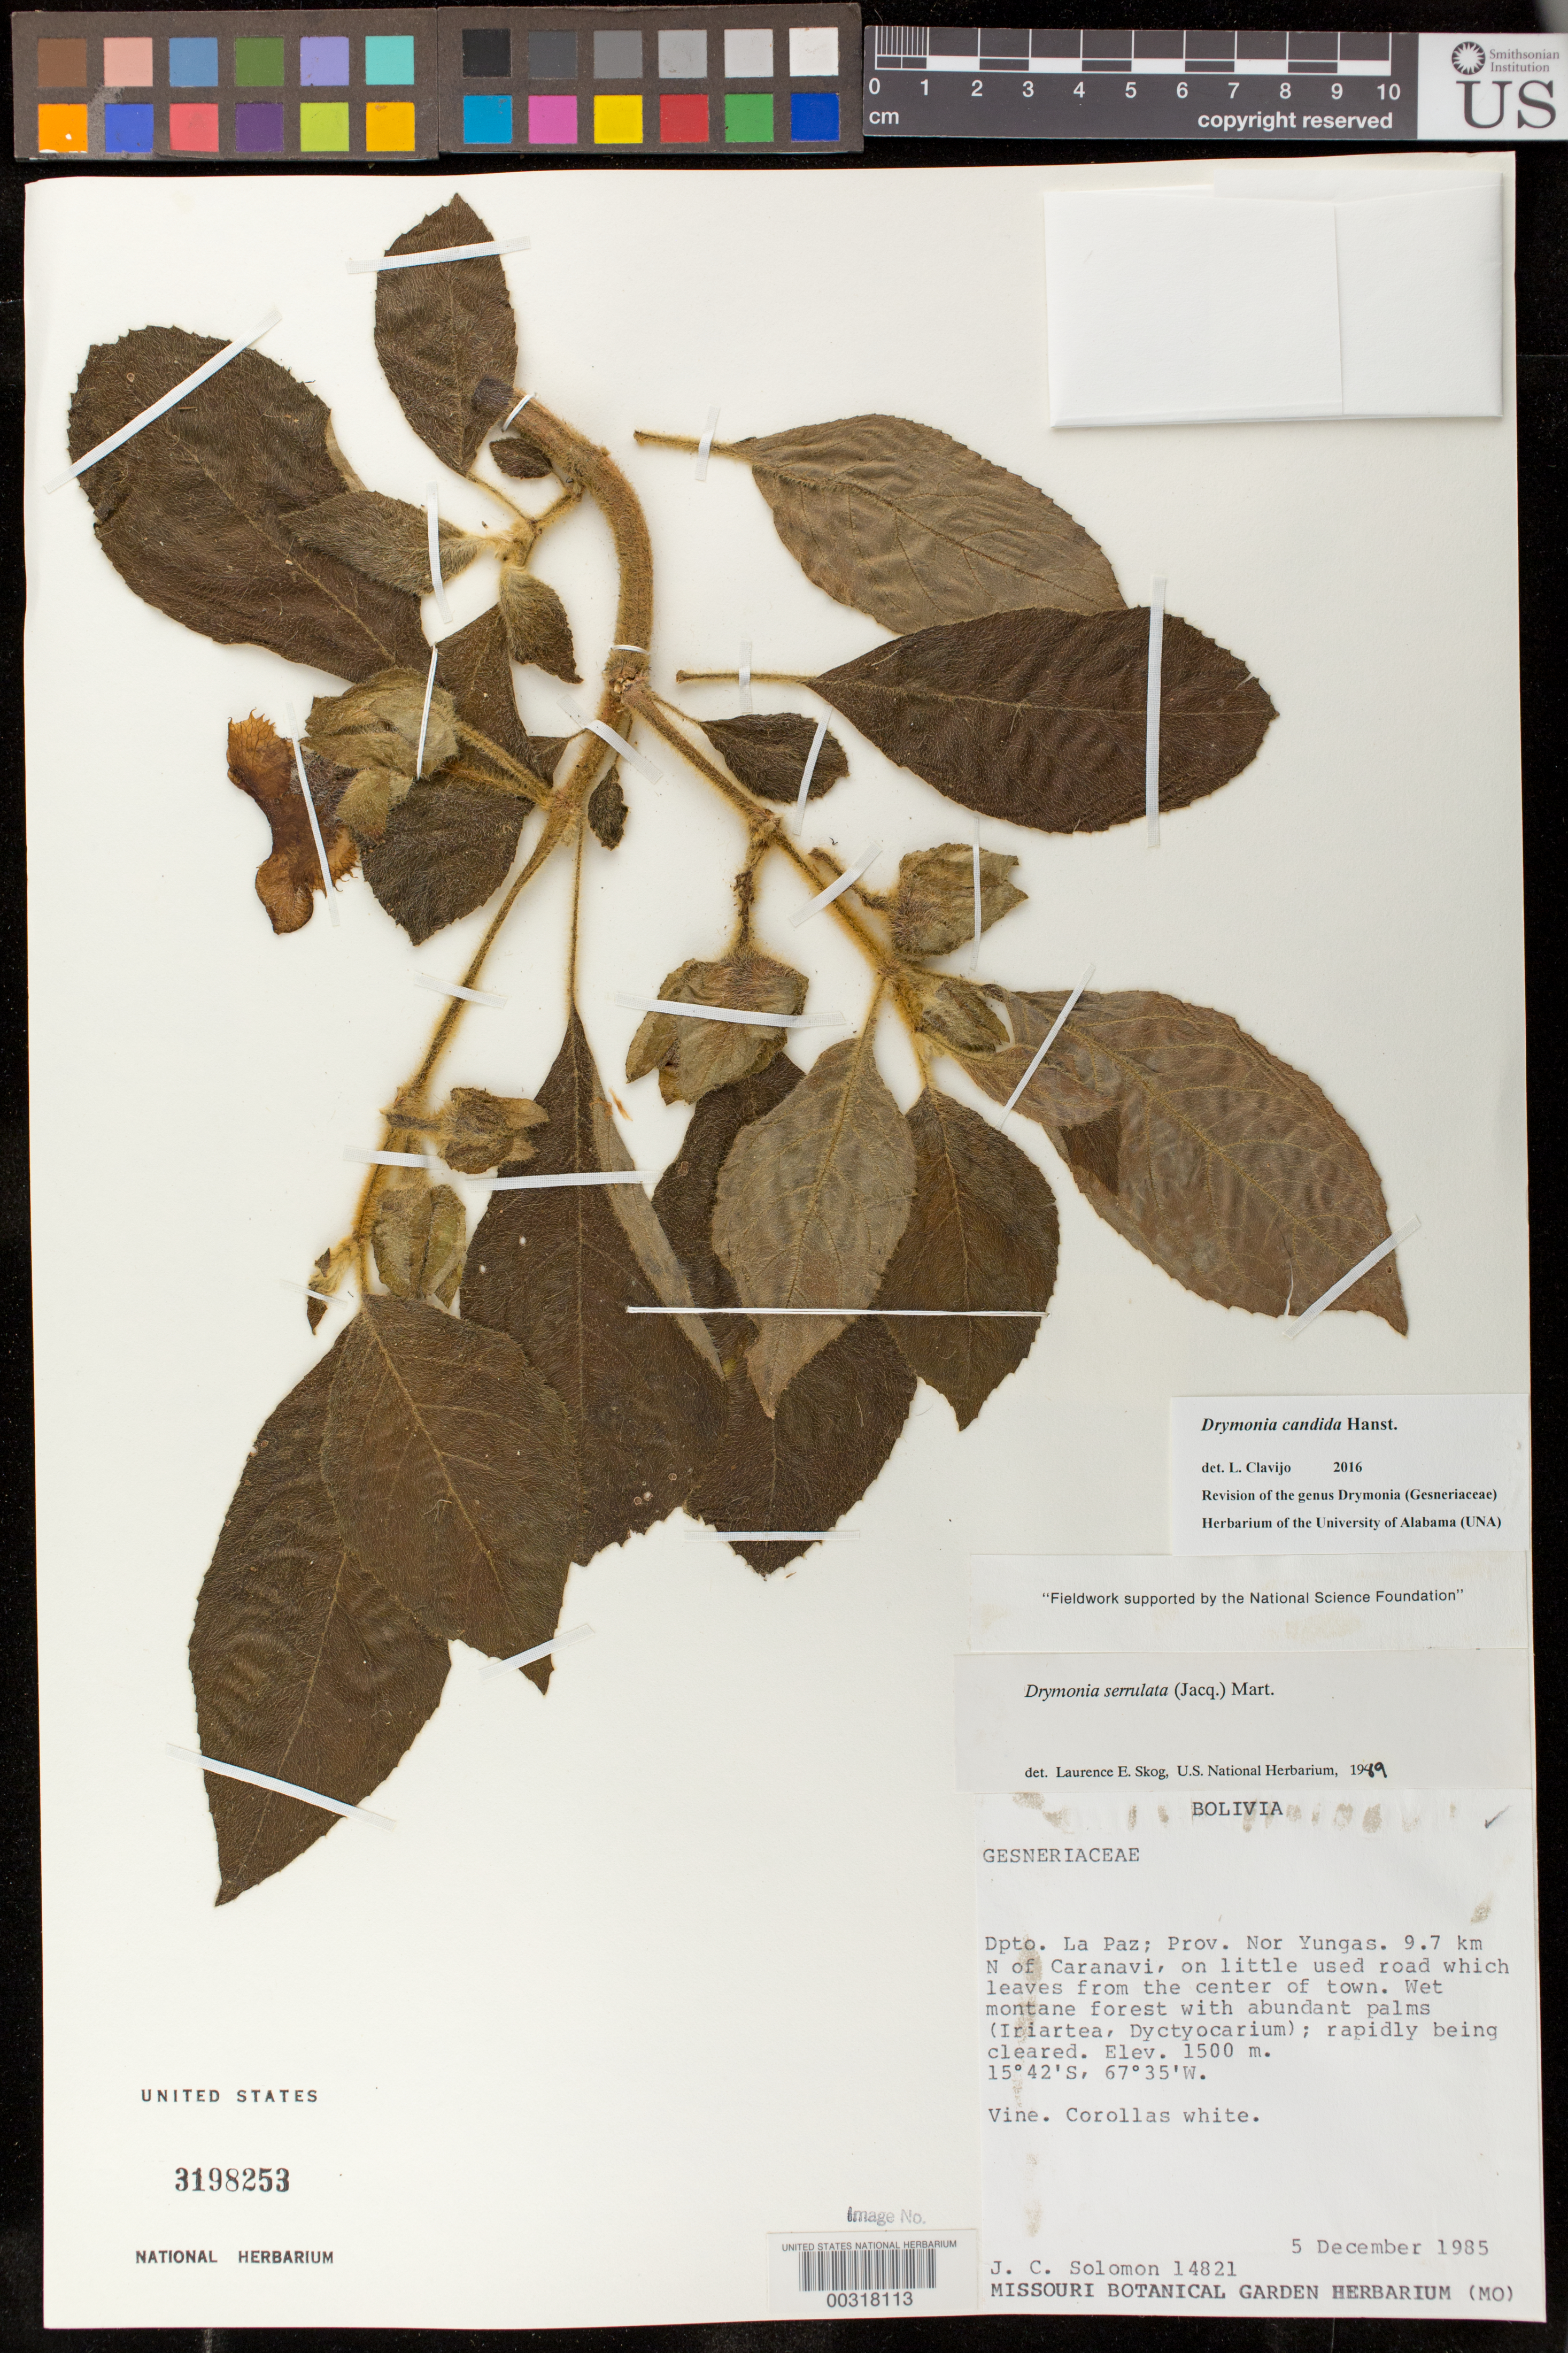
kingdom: Plantae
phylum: Tracheophyta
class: Magnoliopsida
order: Lamiales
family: Gesneriaceae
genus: Drymonia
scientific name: Drymonia candida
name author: Hanst.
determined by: Clavijo, L.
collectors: J. C. Solomon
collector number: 14821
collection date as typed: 05 Dec 1985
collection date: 1985-12-05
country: Bolivia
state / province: La Paz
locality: Prov. Nor Yungas, 9.7 km N of Caranavi, on little used road which leaves from the center of town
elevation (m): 1500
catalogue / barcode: US 3198253